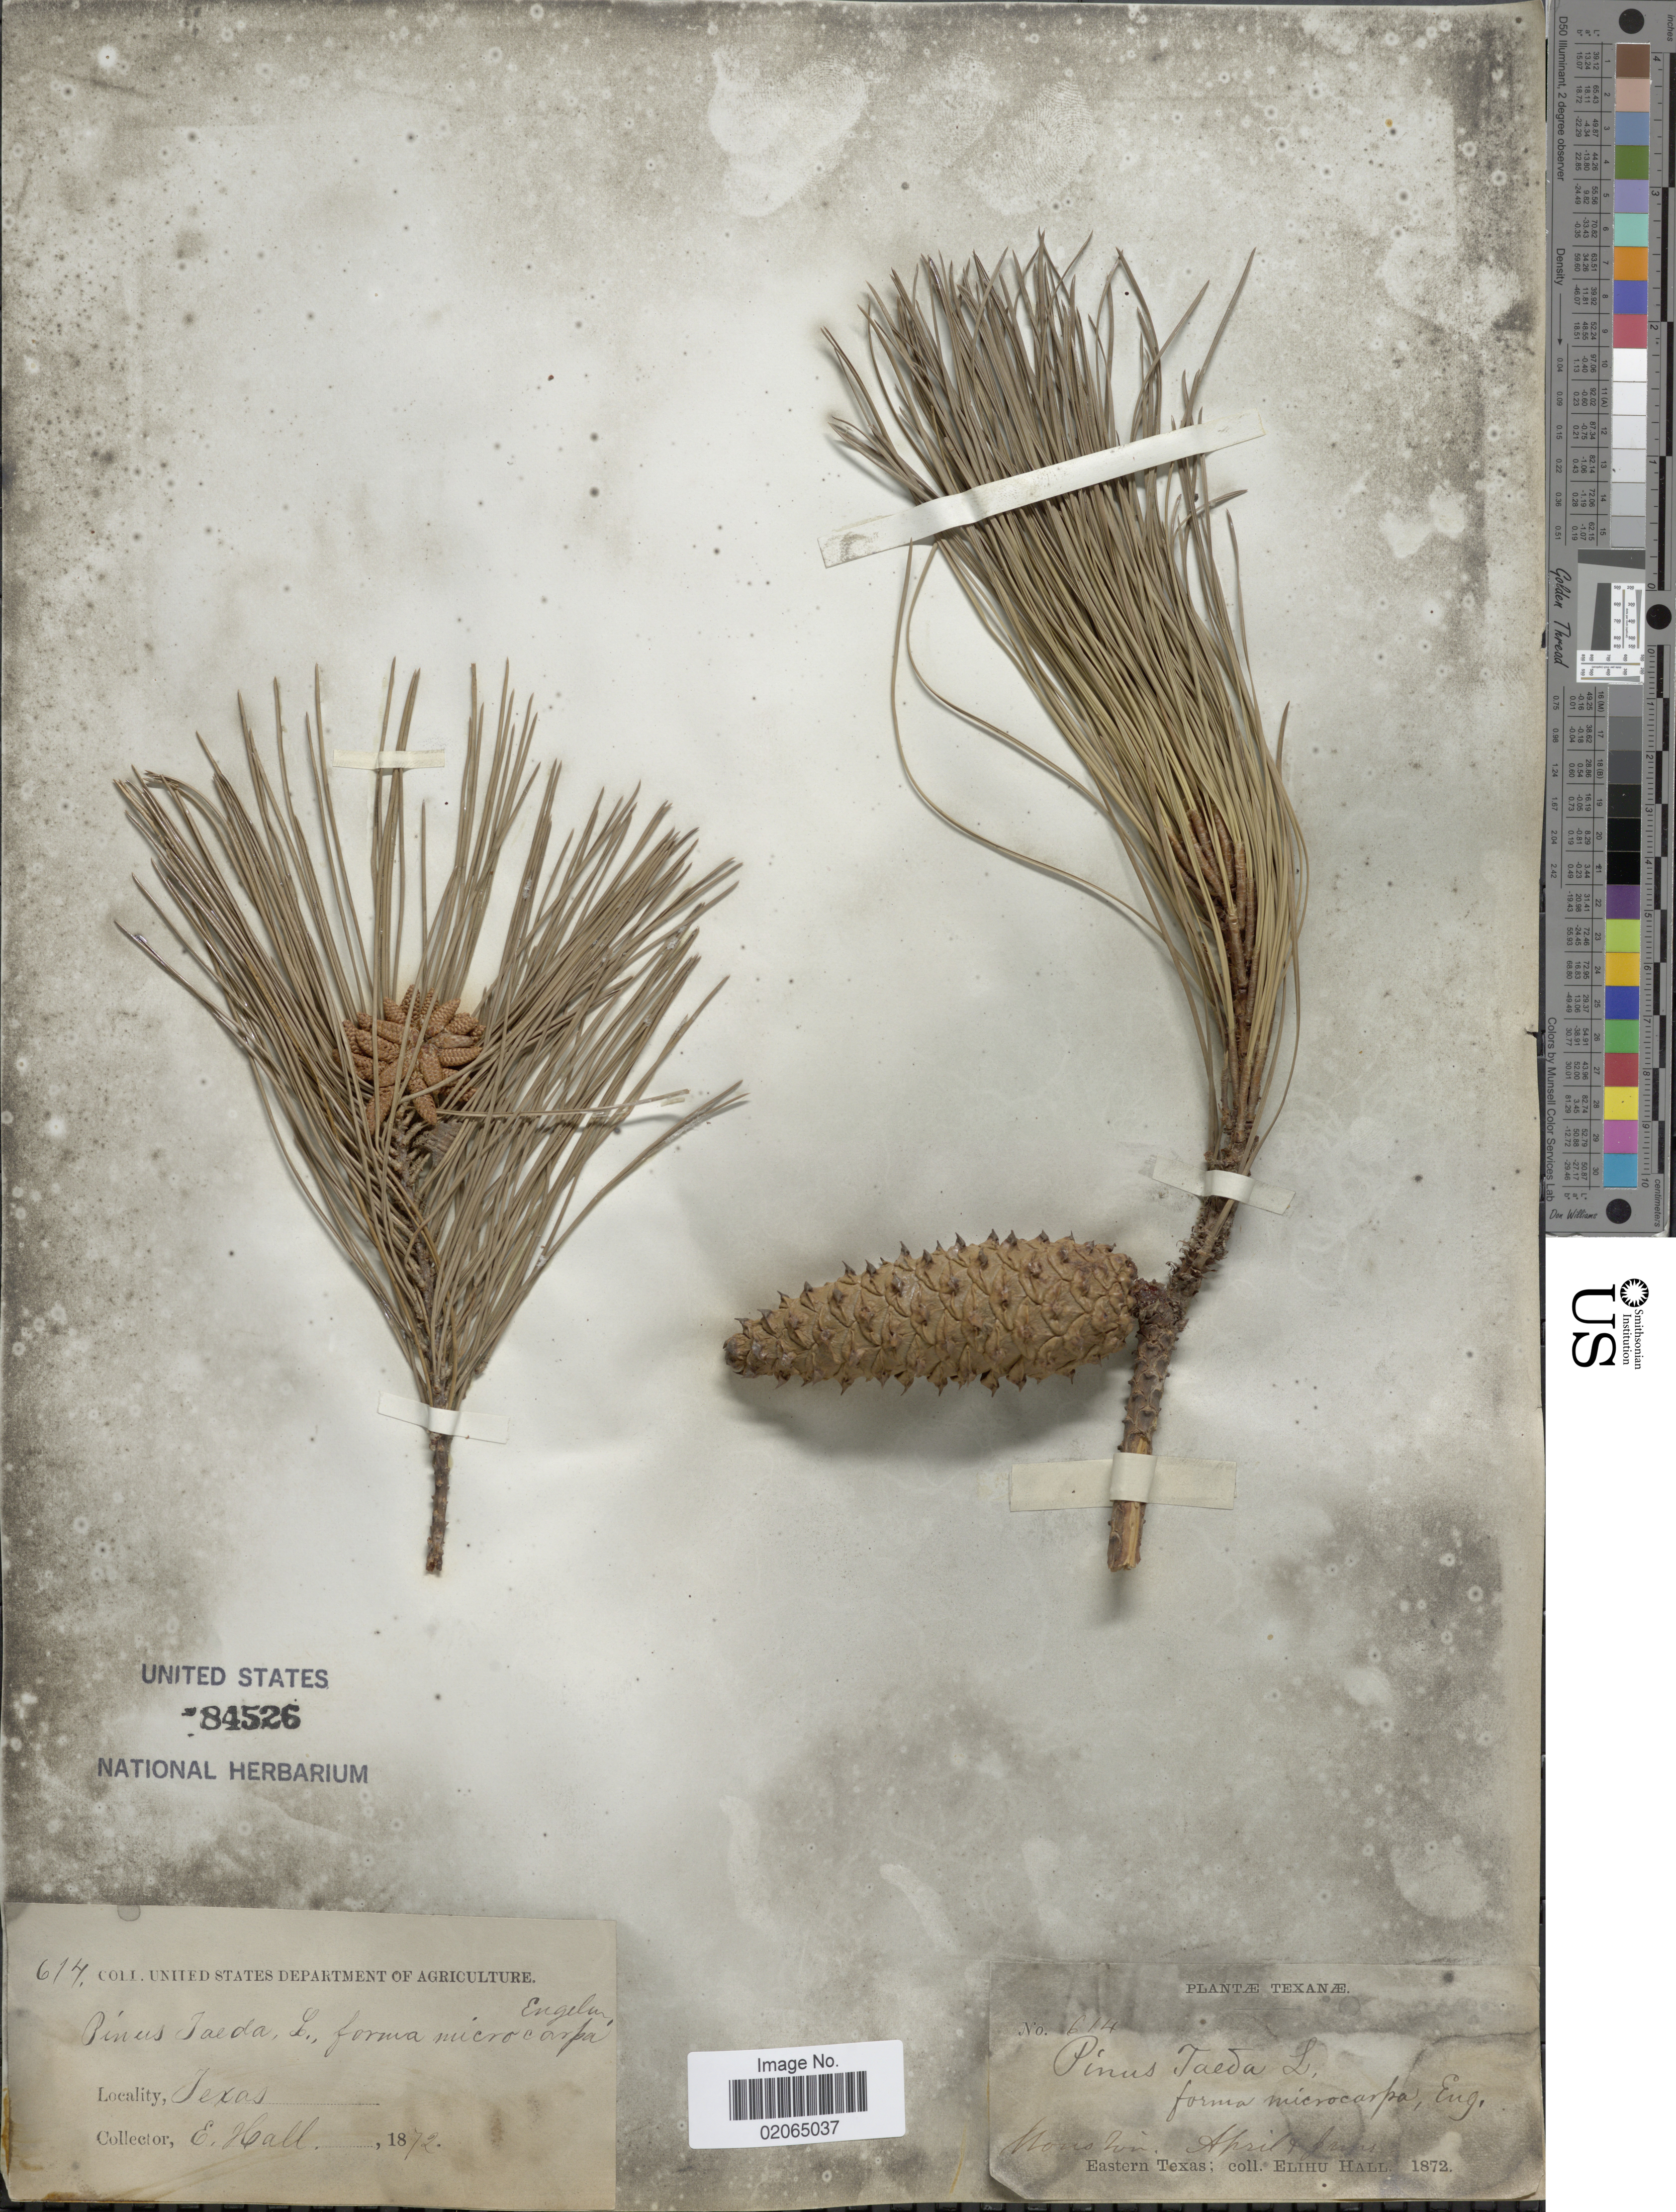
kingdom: Plantae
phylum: Tracheophyta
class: Pinopsida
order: Pinales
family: Pinaceae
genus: Pinus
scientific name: Pinus taeda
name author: L.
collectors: E. Hall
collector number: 614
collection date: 1872-04/1872-06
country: United States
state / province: Texas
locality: Houston, Eastern Texas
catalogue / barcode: US 84526